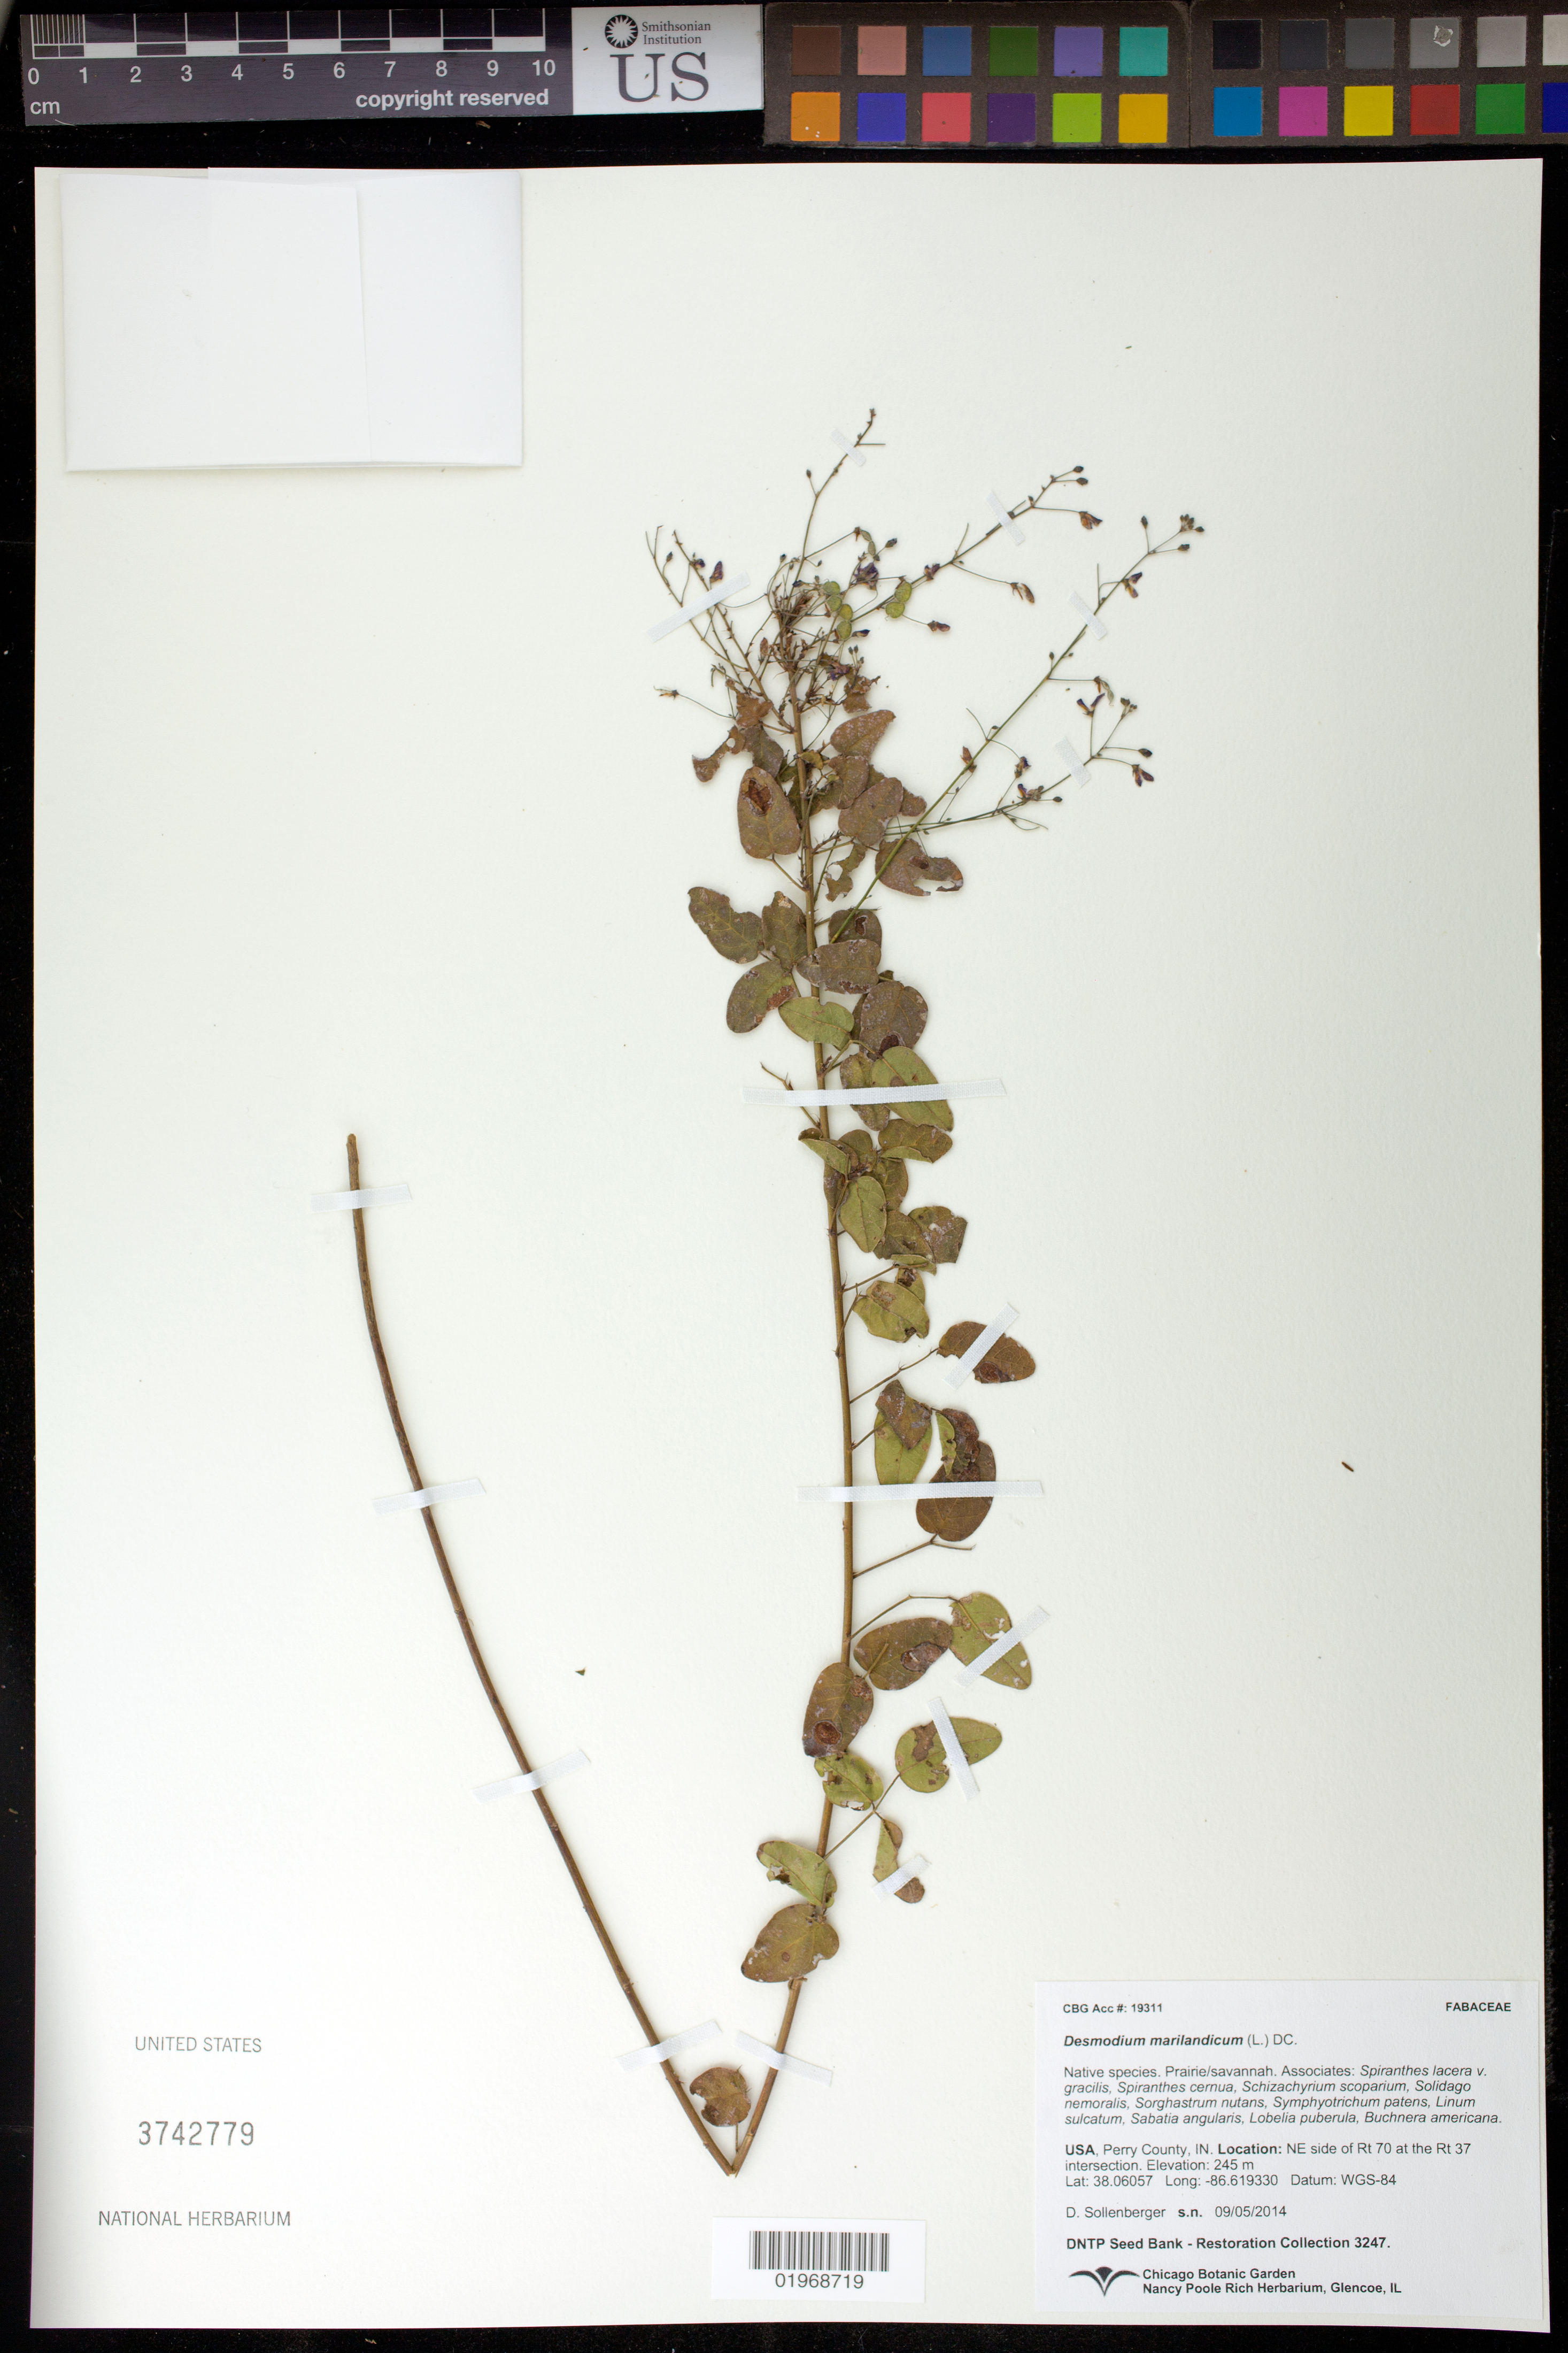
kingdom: Plantae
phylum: Tracheophyta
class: Magnoliopsida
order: Fabales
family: Fabaceae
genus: Desmodium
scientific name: Desmodium marilandicum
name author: Darl.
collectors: D. Sollenberger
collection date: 2014-09-05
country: United States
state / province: Indiana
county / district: Perry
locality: NE side of Rt 70 at the Rt 37 intersection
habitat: Prairie/ savanna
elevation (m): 245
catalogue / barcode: US 3742779